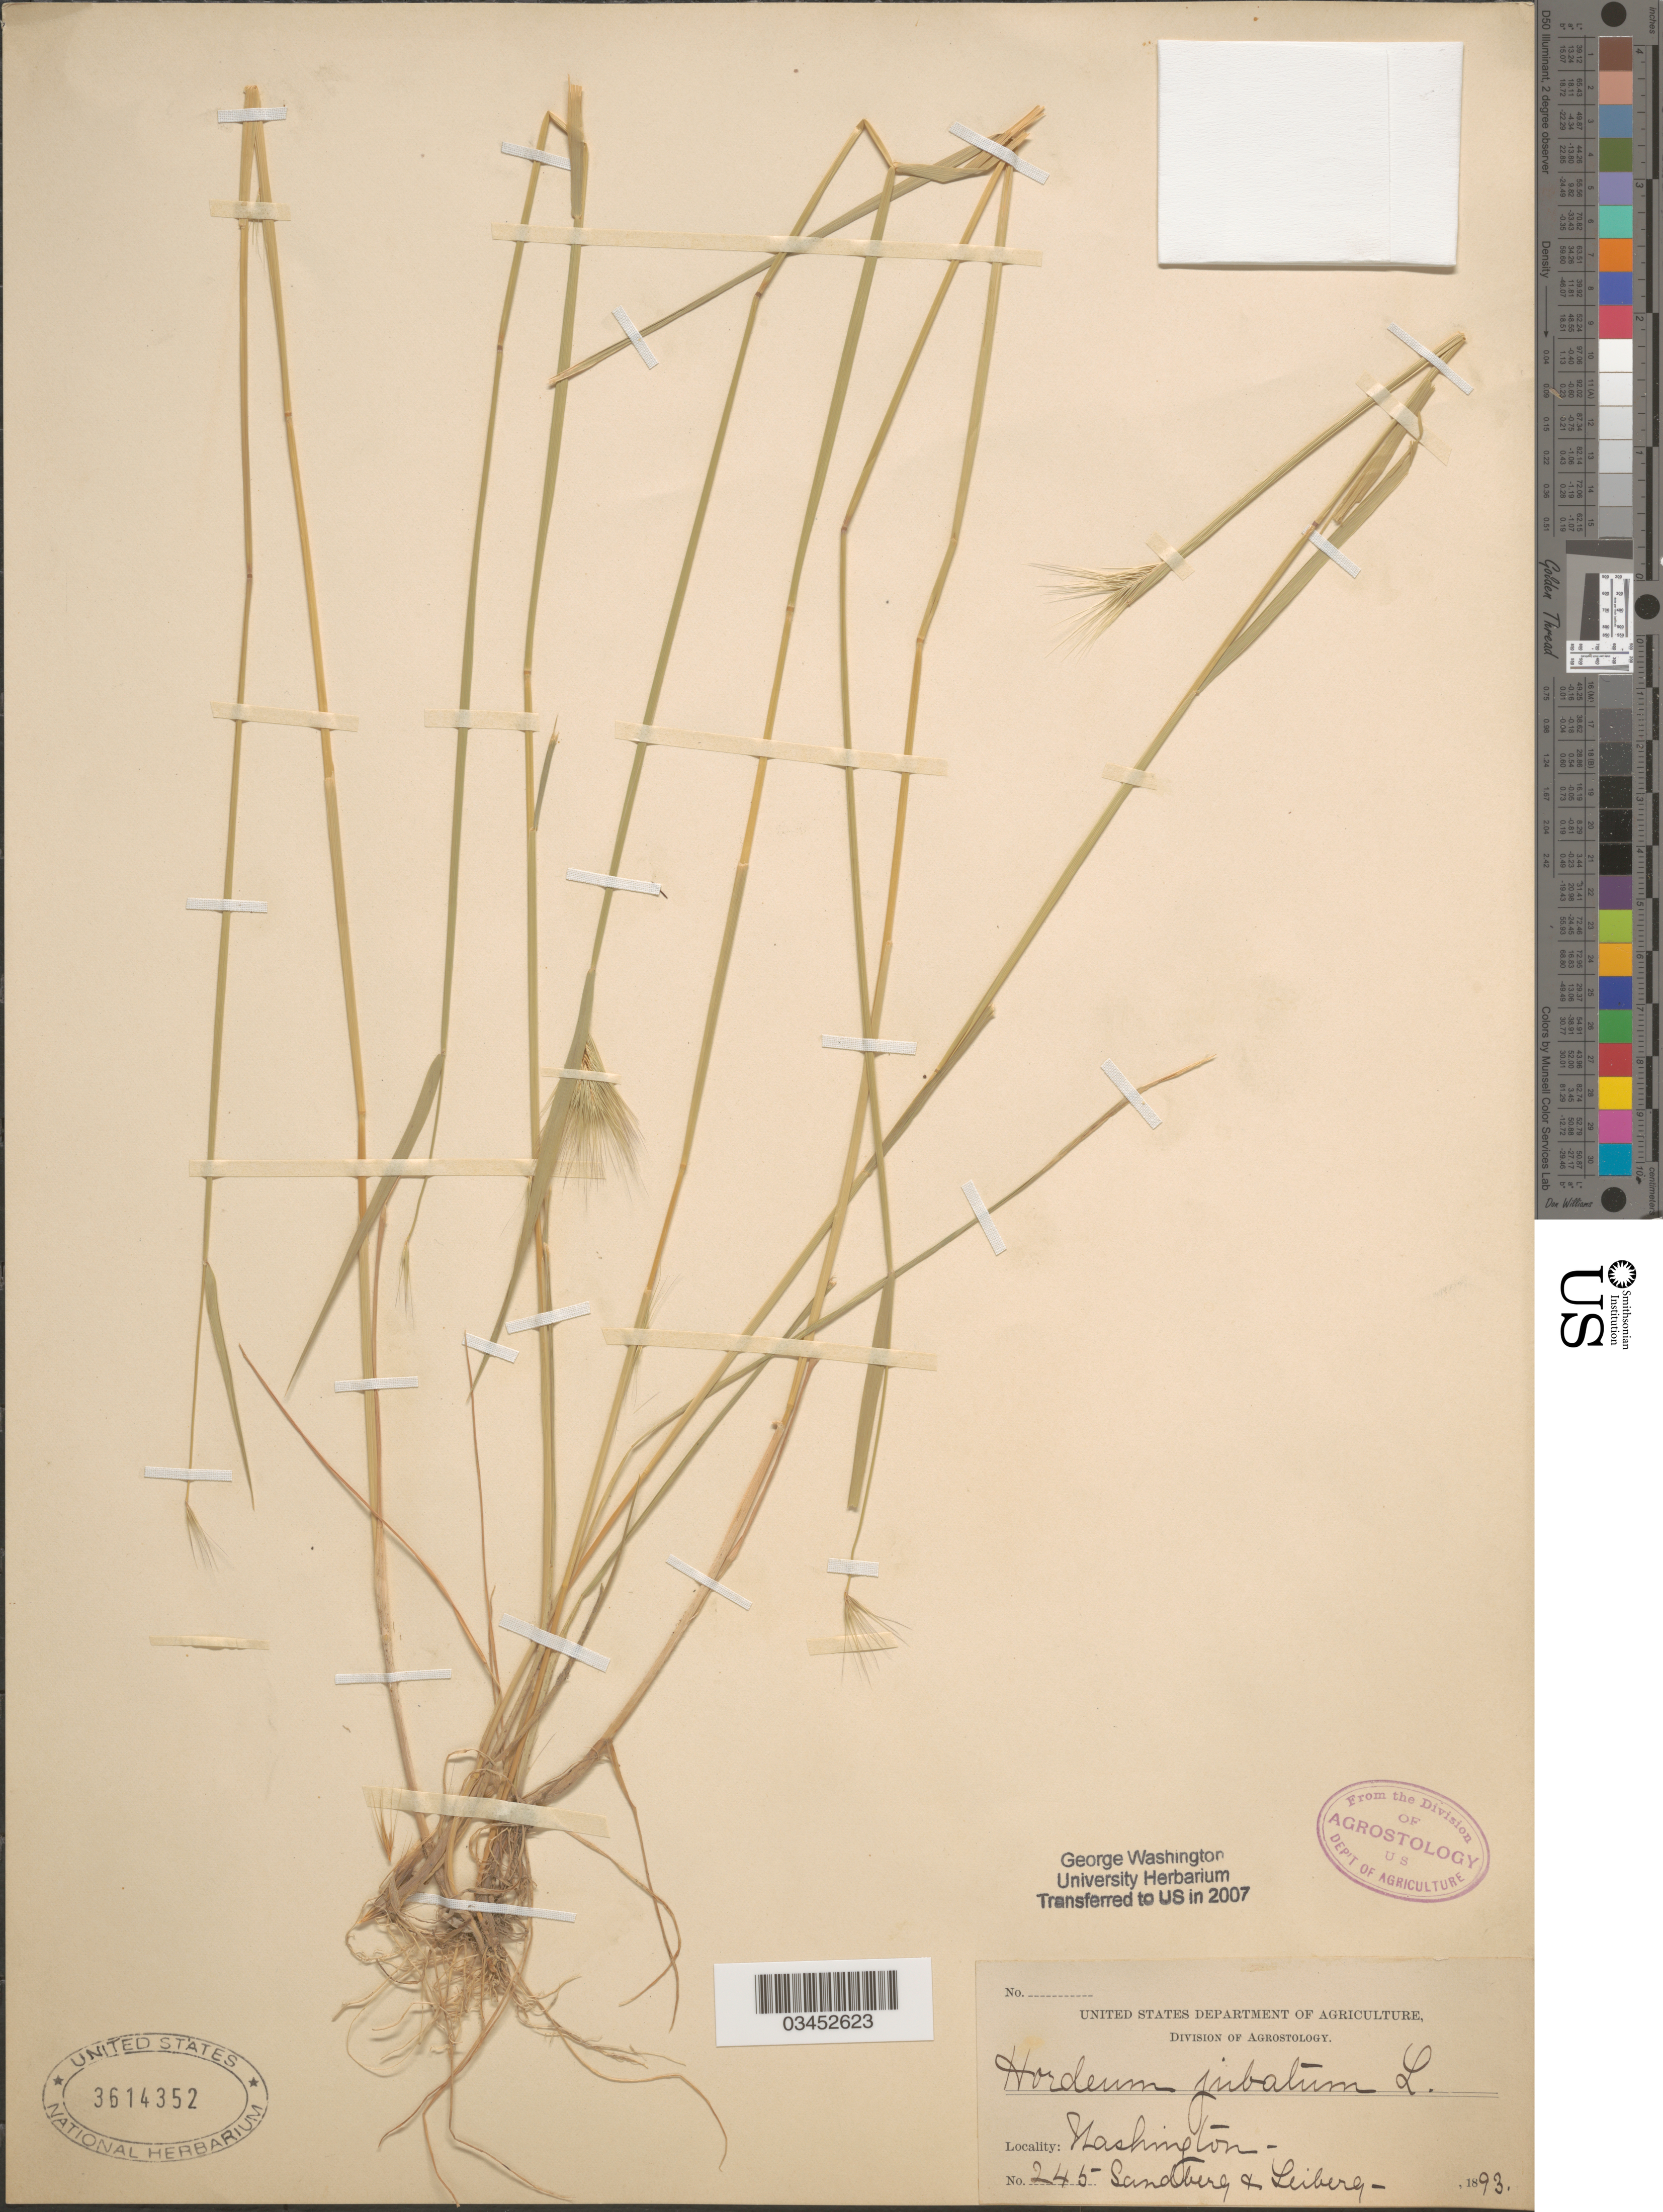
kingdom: Plantae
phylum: Tracheophyta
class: Liliopsida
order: Poales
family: Poaceae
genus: Hordeum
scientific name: Hordeum jubatum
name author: L.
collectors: Sandberg & -. Leiberg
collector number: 245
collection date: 1893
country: United States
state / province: Washington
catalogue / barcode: US 3614352